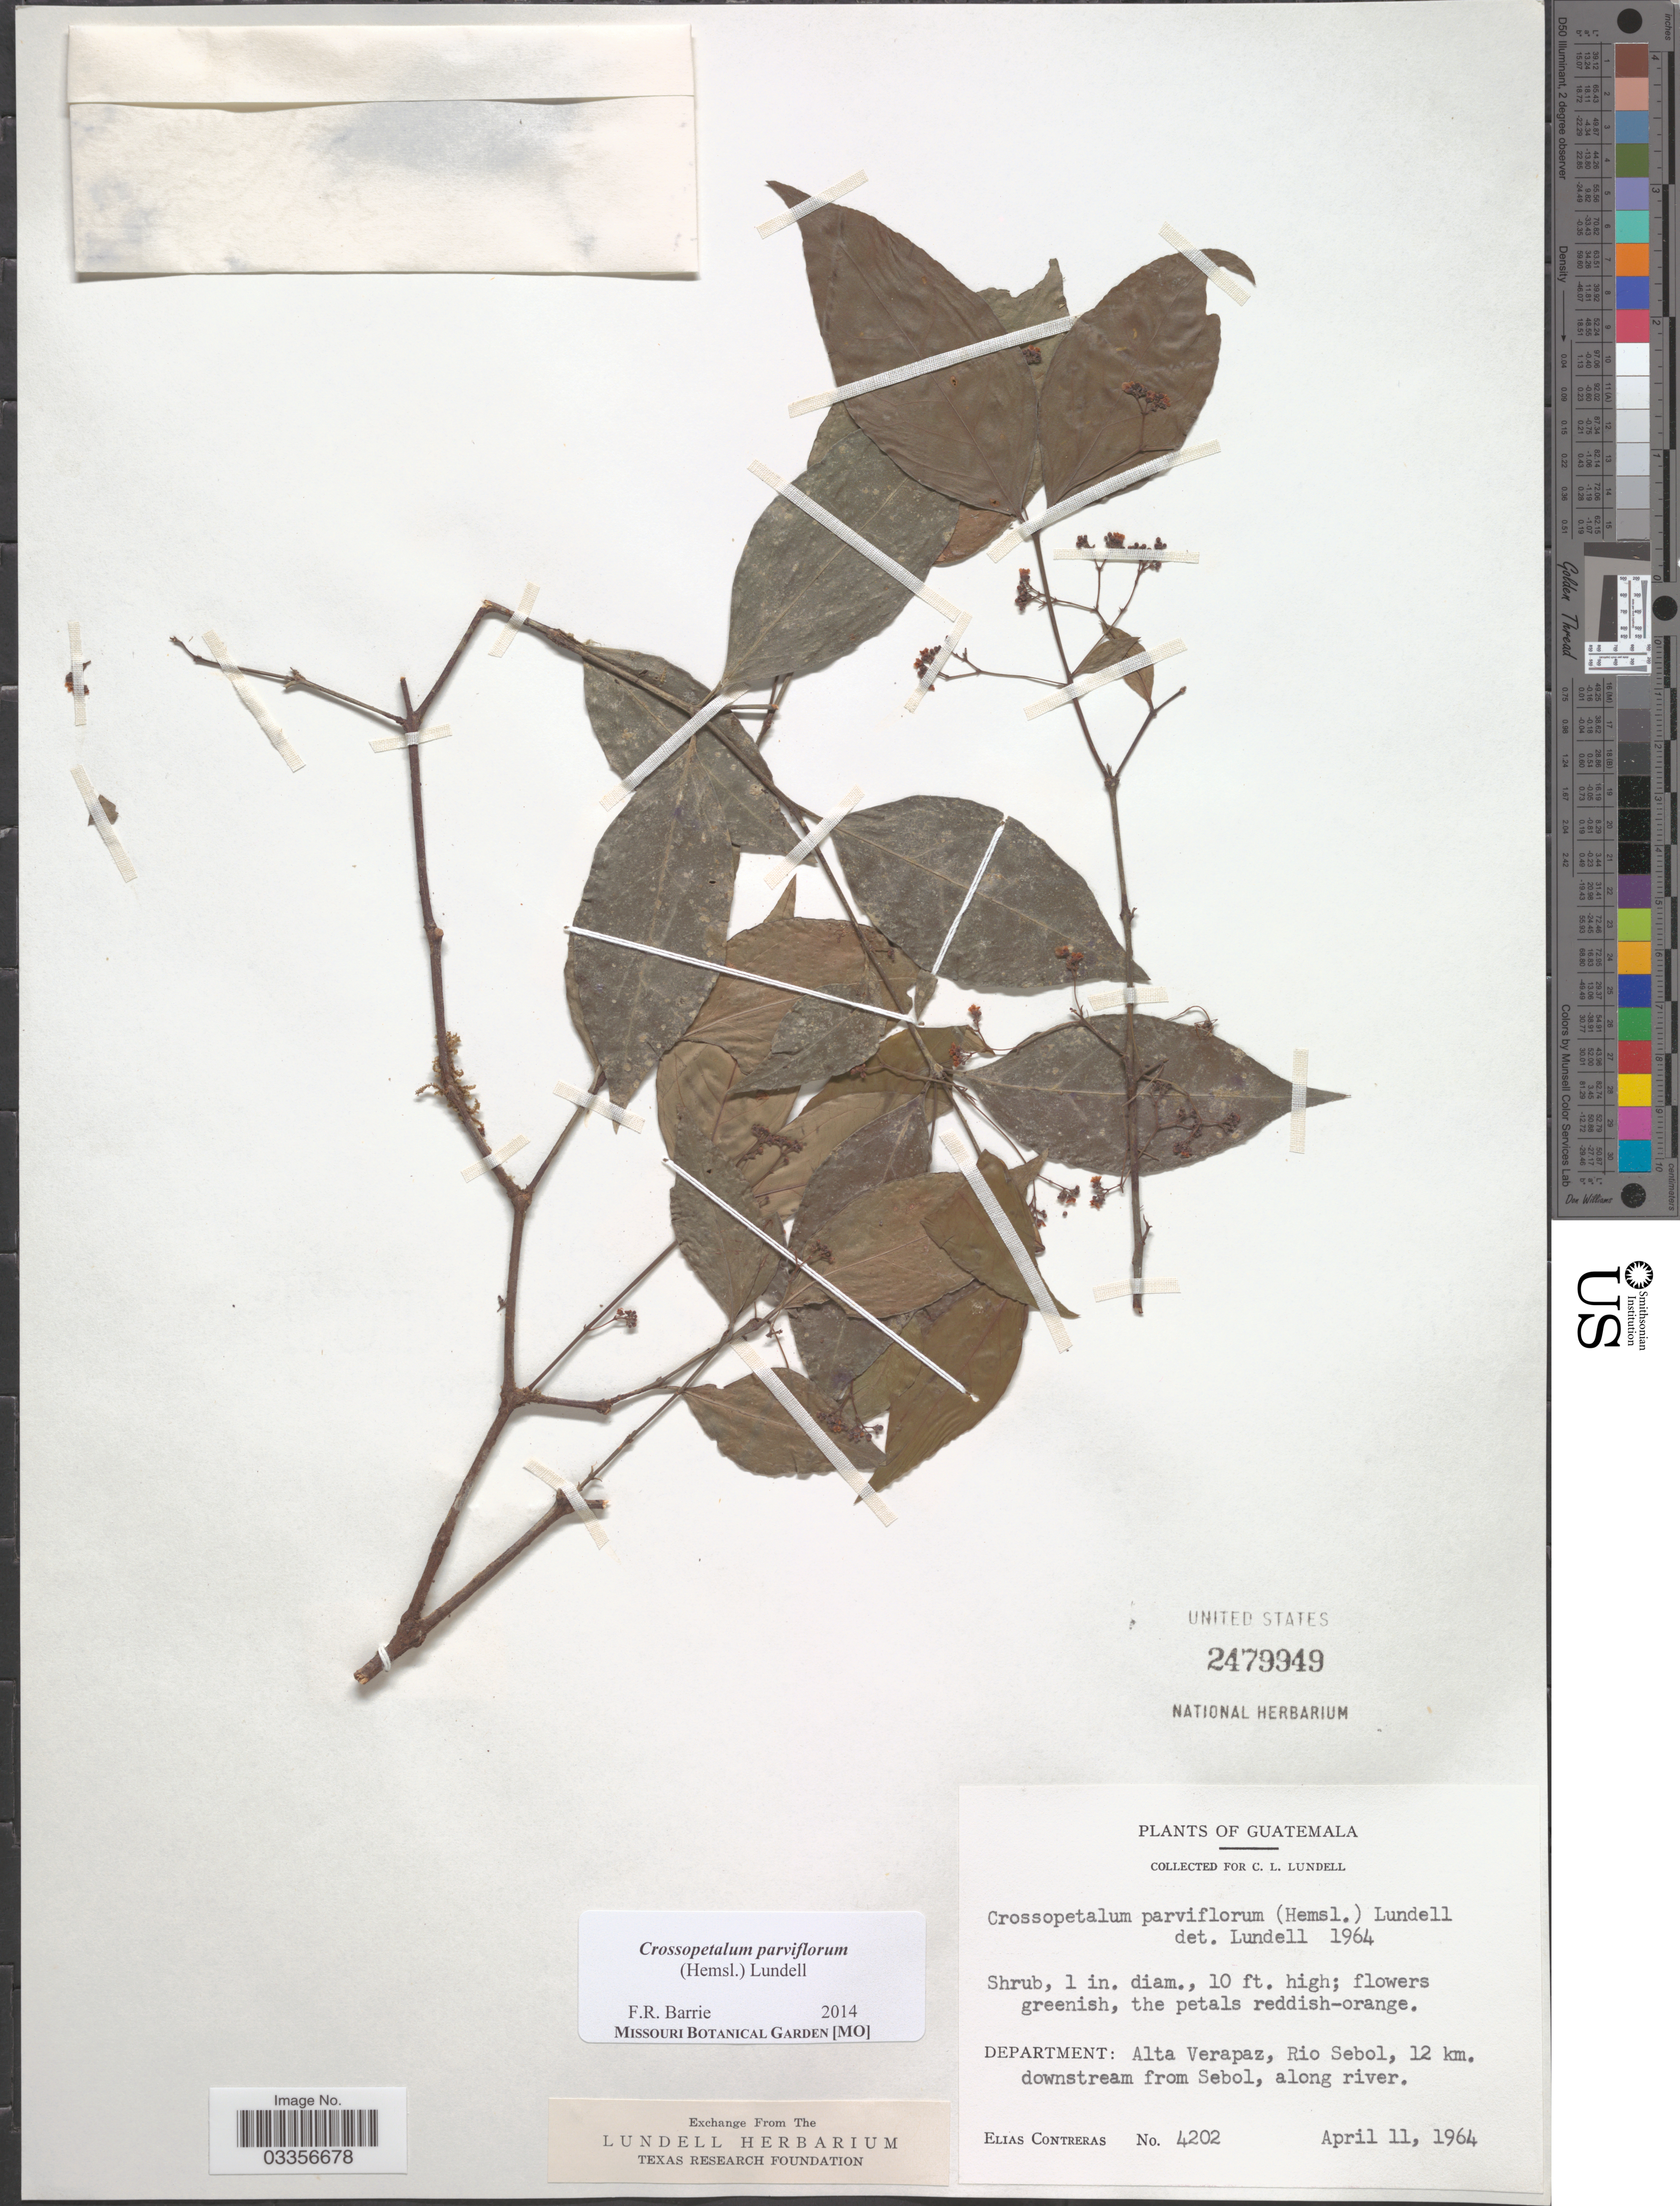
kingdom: Plantae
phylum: Tracheophyta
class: Magnoliopsida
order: Celastrales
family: Celastraceae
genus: Crossopetalum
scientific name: Crossopetalum parviflorum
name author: L.O. Williams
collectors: E. Contreras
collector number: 4202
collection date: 1964-04-11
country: Guatemala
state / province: Alta Verapaz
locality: Department of Alta Verapaz, Rio Sebol, 12 km. downstream from Sebol, along river.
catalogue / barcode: US 2479949